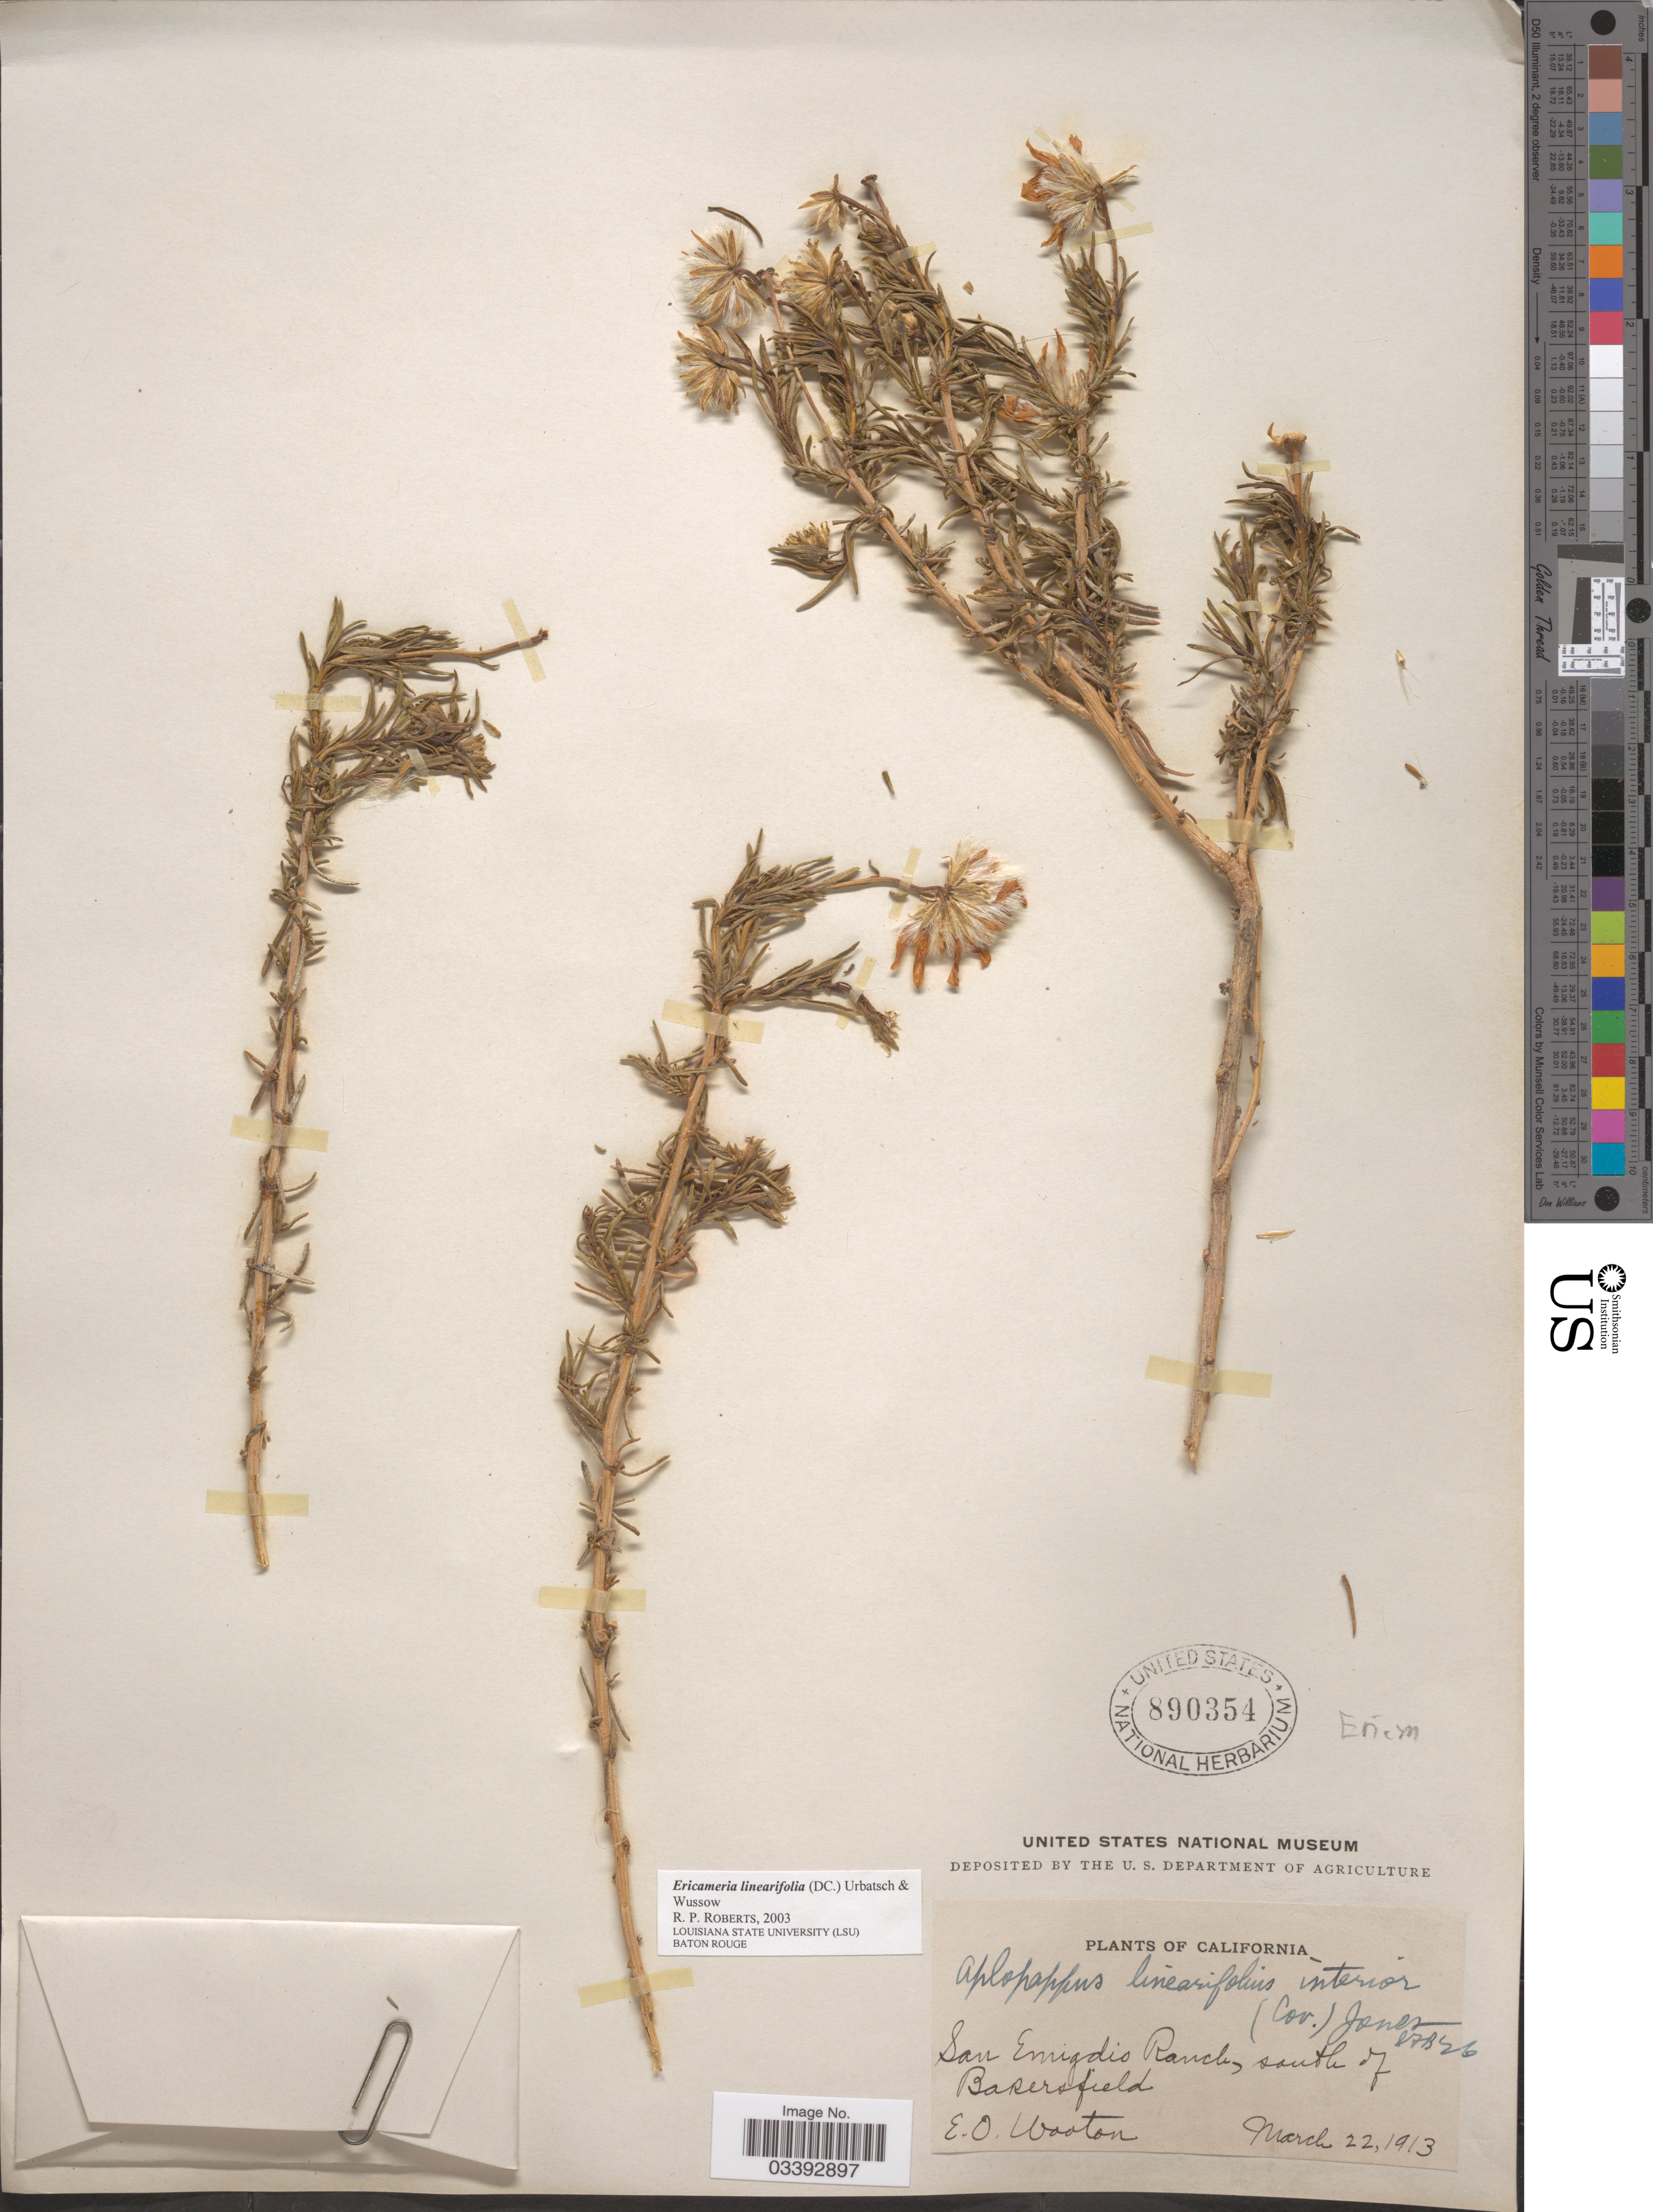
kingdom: Plantae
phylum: Tracheophyta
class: Magnoliopsida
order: Asterales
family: Asteraceae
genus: Ericameria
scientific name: Ericameria linearifolia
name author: (DC.) Urbatsch & Wussow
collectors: E. O. Wooton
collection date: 1913-03-22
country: United States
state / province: California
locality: San Emigdio Ranch, south of Bakersfield.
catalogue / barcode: US 890354